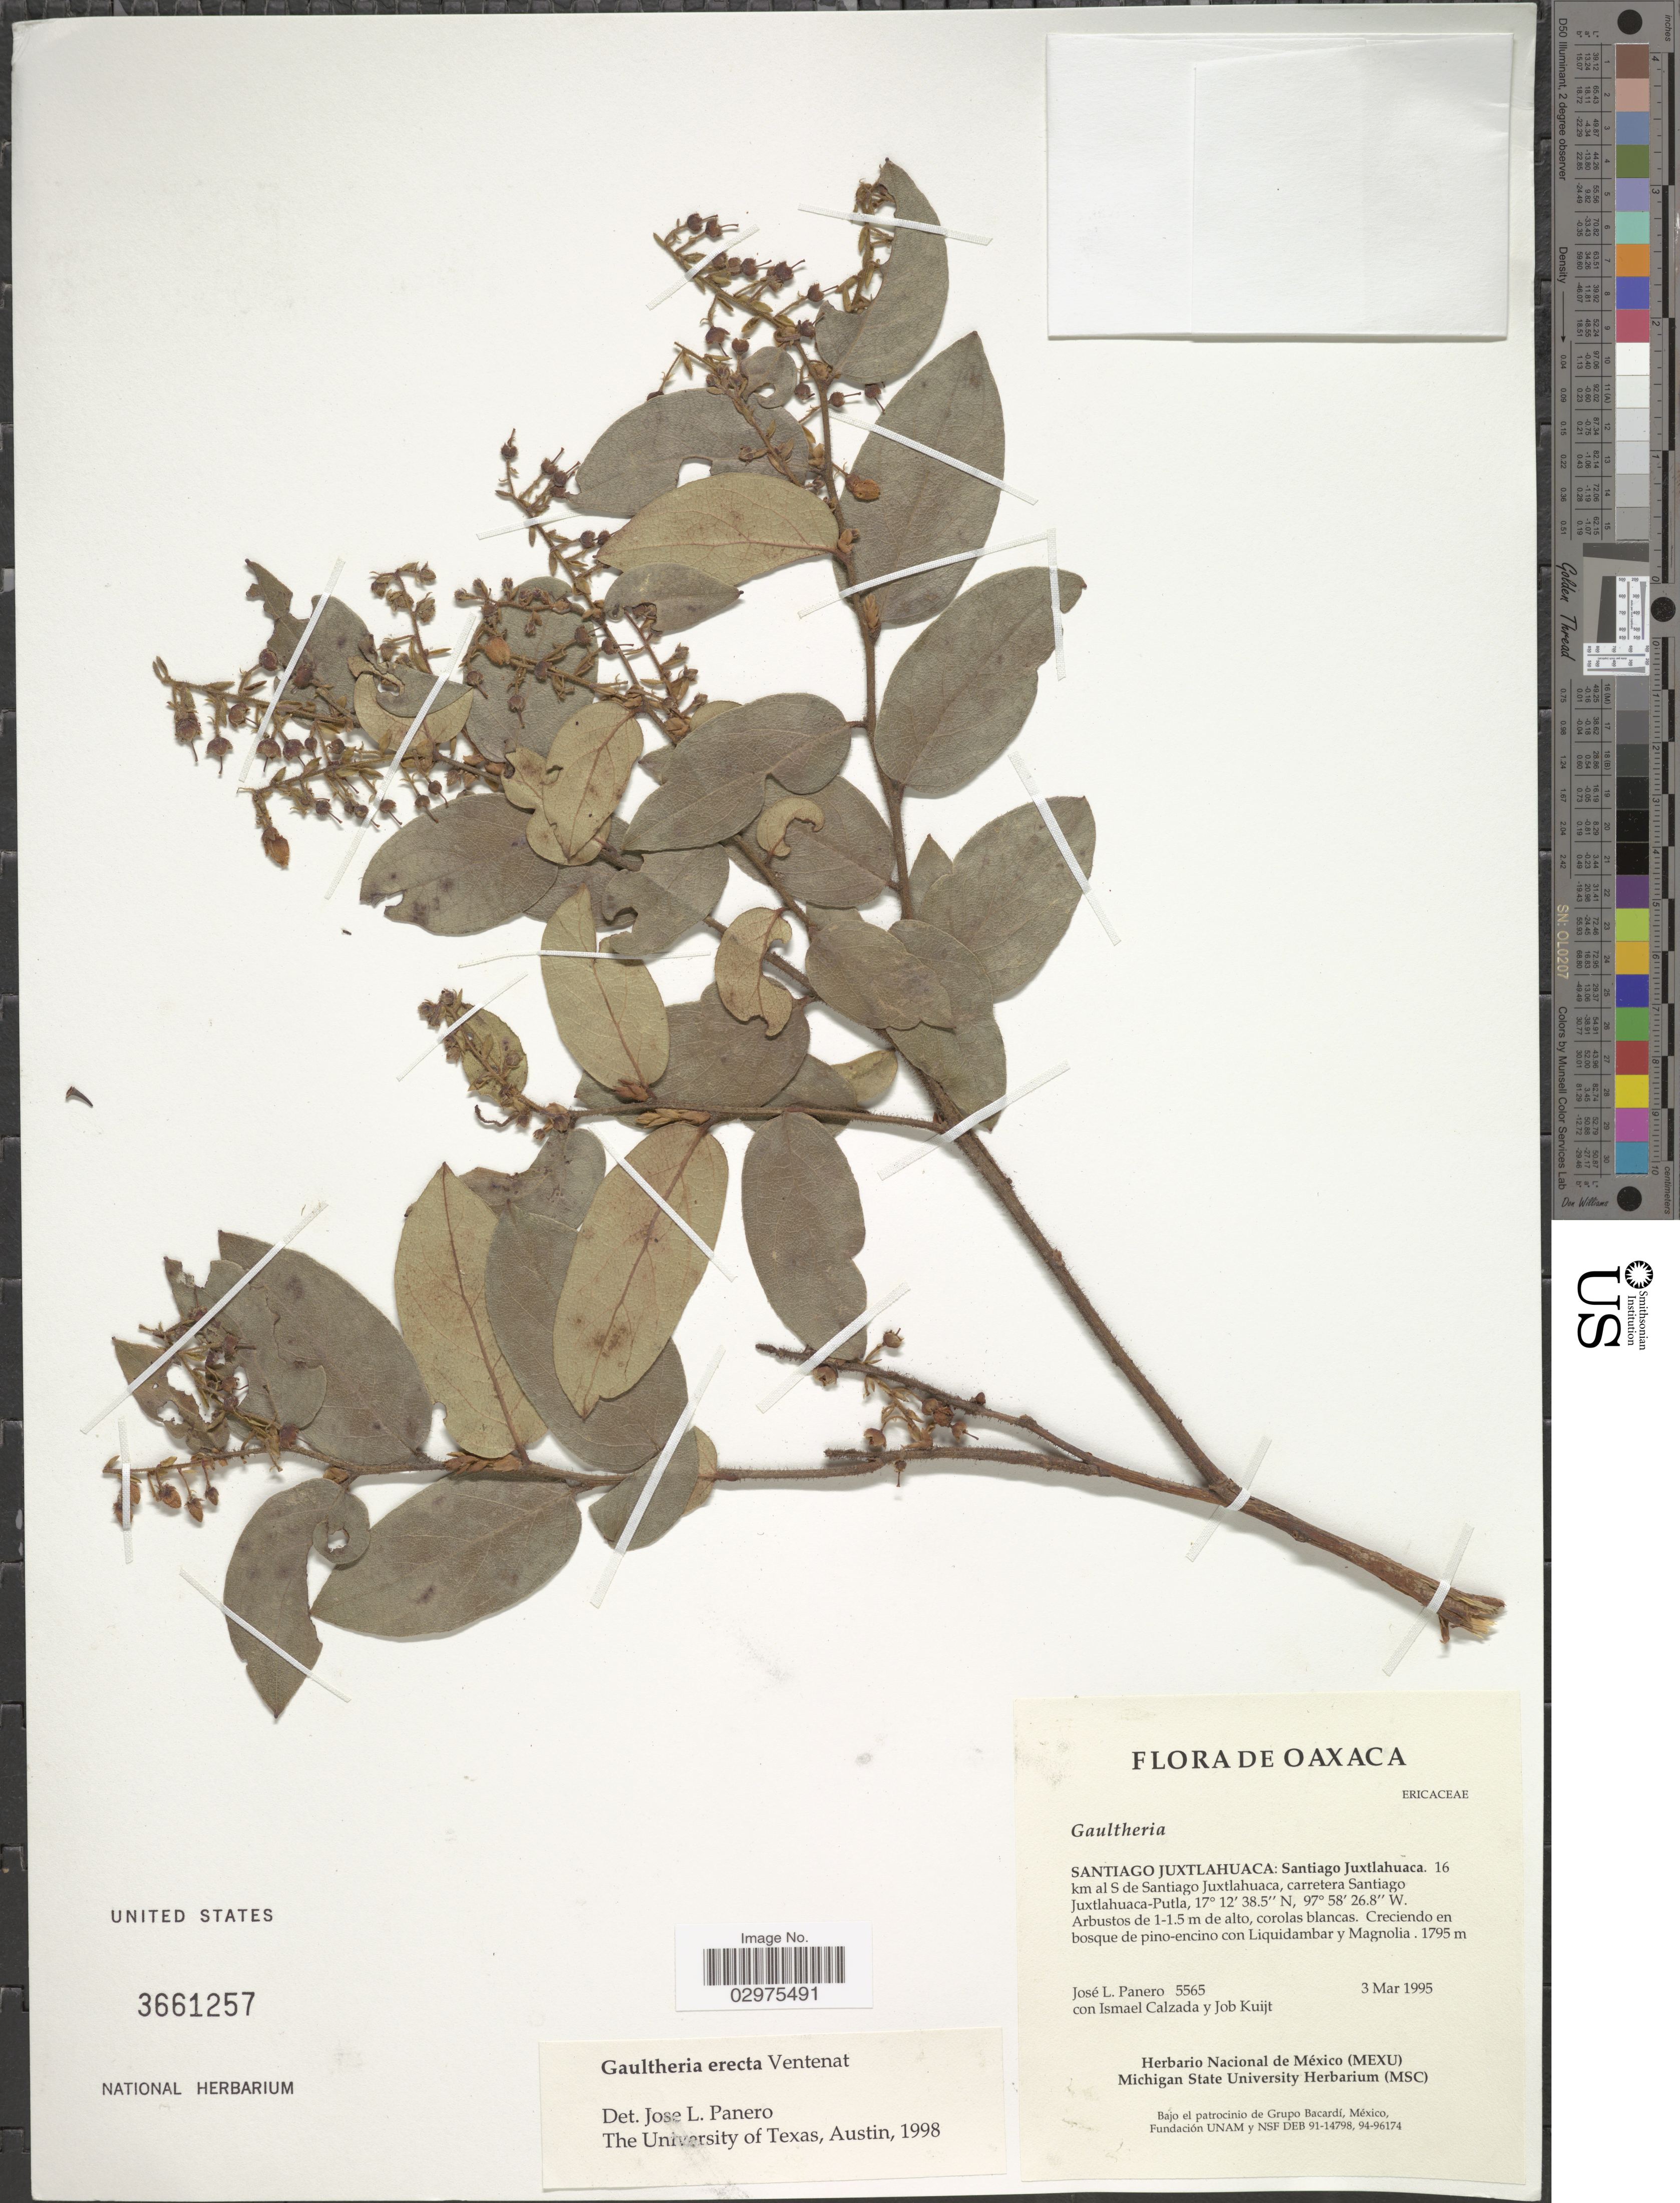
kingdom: Plantae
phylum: Tracheophyta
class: Magnoliopsida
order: Ericales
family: Ericaceae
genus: Gaultheria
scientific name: Gaultheria erecta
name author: Vent.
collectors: J. L. Panero, I. Calzada & J. Kuijt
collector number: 5565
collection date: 1995-03-03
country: Mexico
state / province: Oaxaca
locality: Santiago Juxtlahuaca: Santiago Juxtlahuaca. 16 km al S de Santiago Juxtlahuaca, carretera Santiago Juxtlahuaca-Putla.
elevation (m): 1795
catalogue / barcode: US 3661257